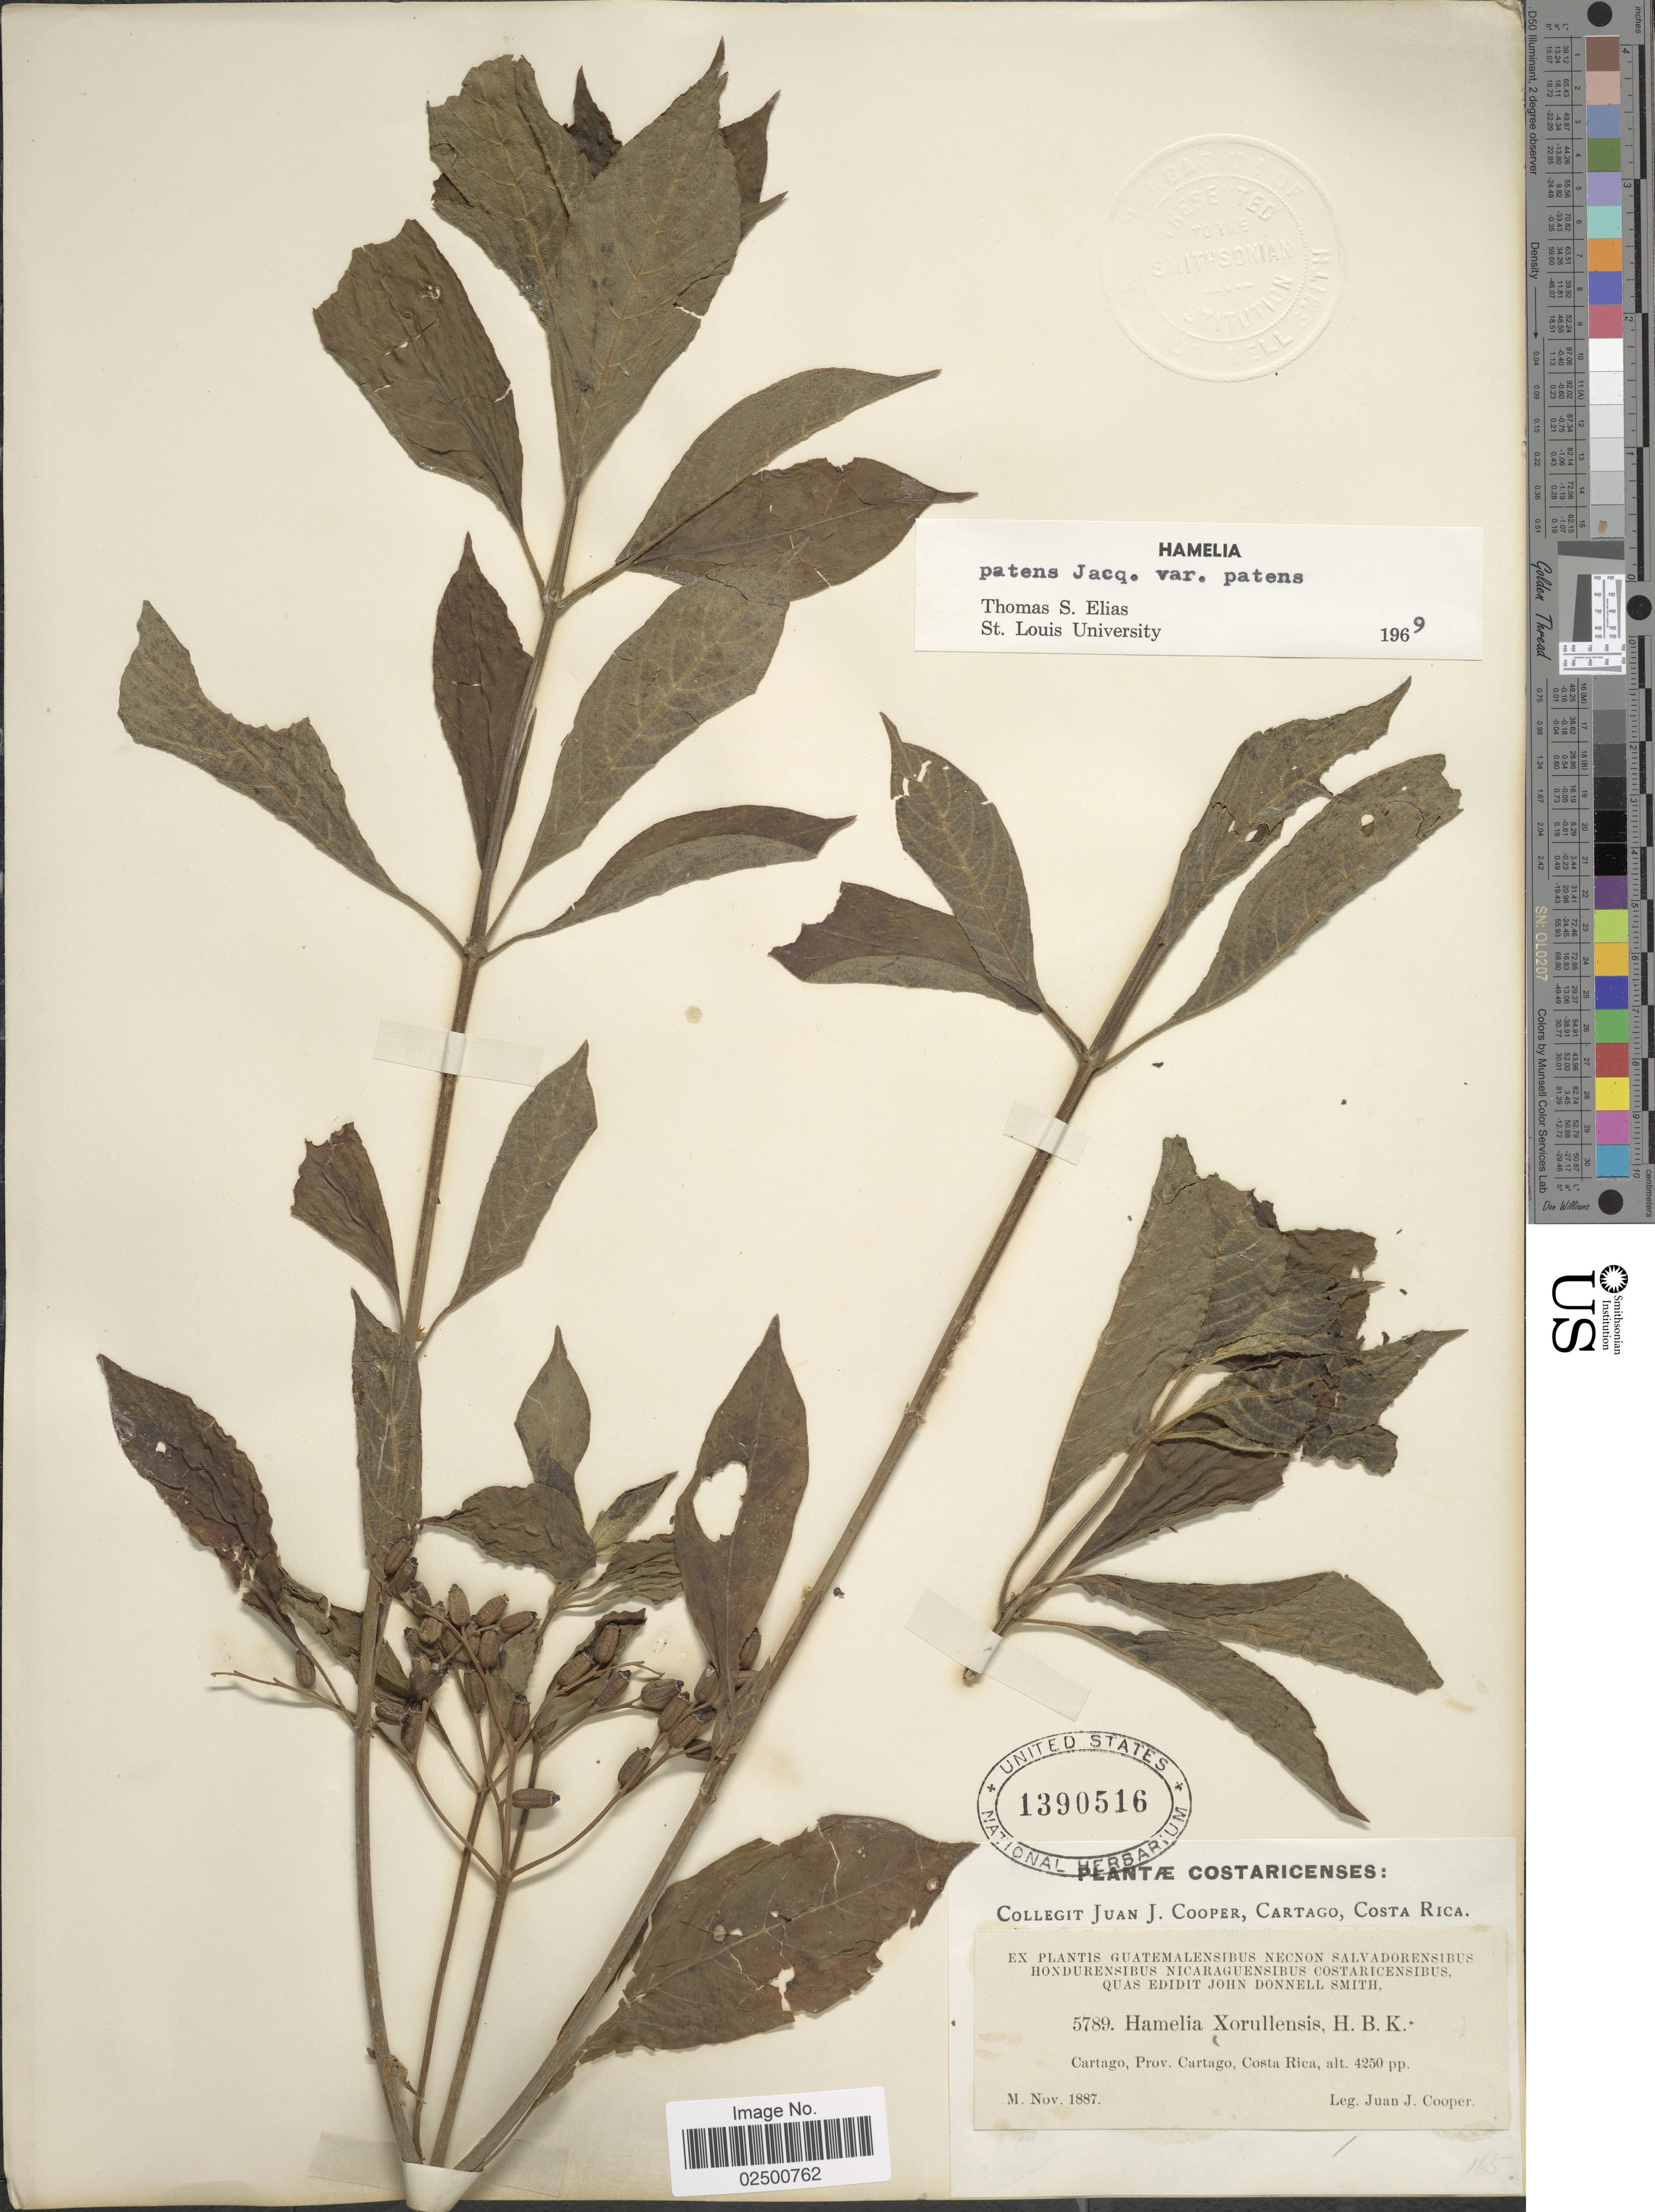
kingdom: Plantae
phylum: Tracheophyta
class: Magnoliopsida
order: Gentianales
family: Rubiaceae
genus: Hamelia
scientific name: Hamelia patens var. patens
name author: Jacq.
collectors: J. J. Cooper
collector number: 5789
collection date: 1887-11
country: Costa Rica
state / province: Cartago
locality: Cartago, Prov. Cartago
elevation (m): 1295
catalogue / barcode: US 1390516